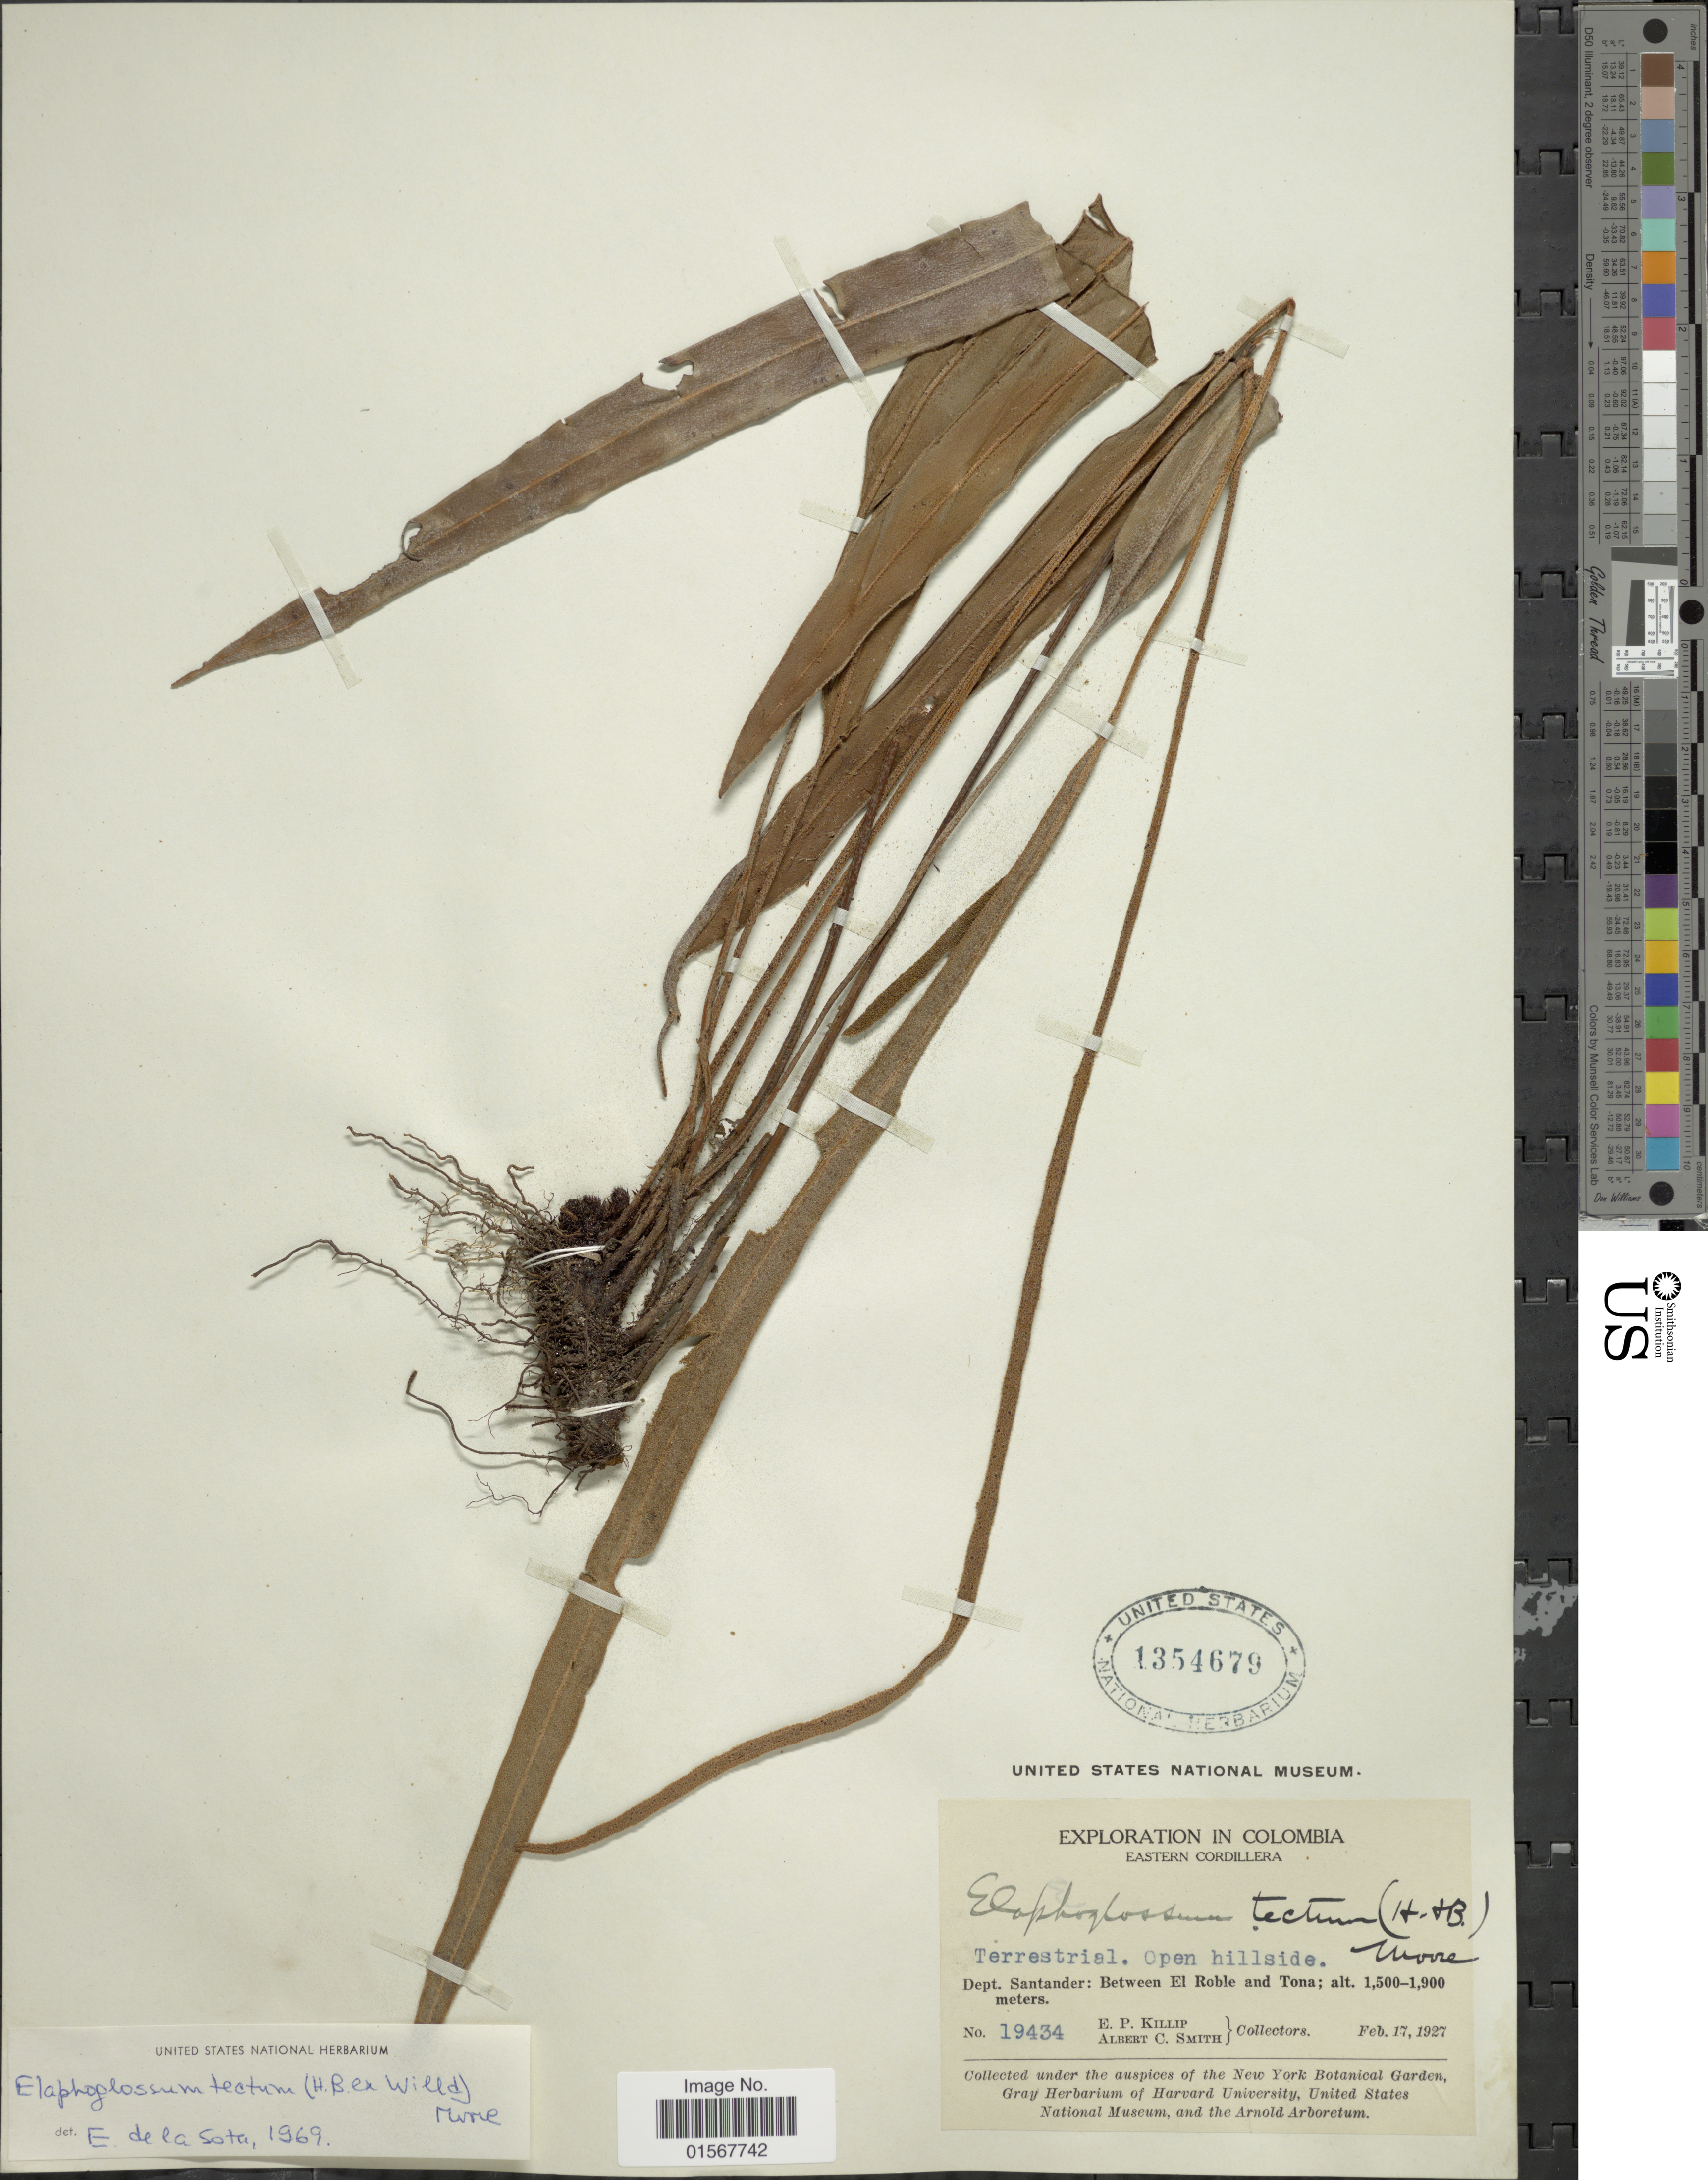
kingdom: Plantae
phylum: Tracheophyta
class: Polypodiopsida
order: Polypodiales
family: Dryopteridaceae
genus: Elaphoglossum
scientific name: Elaphoglossum tectum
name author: (Humb. & Bonpl.) Moore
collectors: E. P. Killip & A. C. Smith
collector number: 19434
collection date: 1927-02-17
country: Colombia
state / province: Santander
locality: Eastern Cordillera, Dept. Santander: Between el roble and Tona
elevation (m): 1500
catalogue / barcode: US 1354679